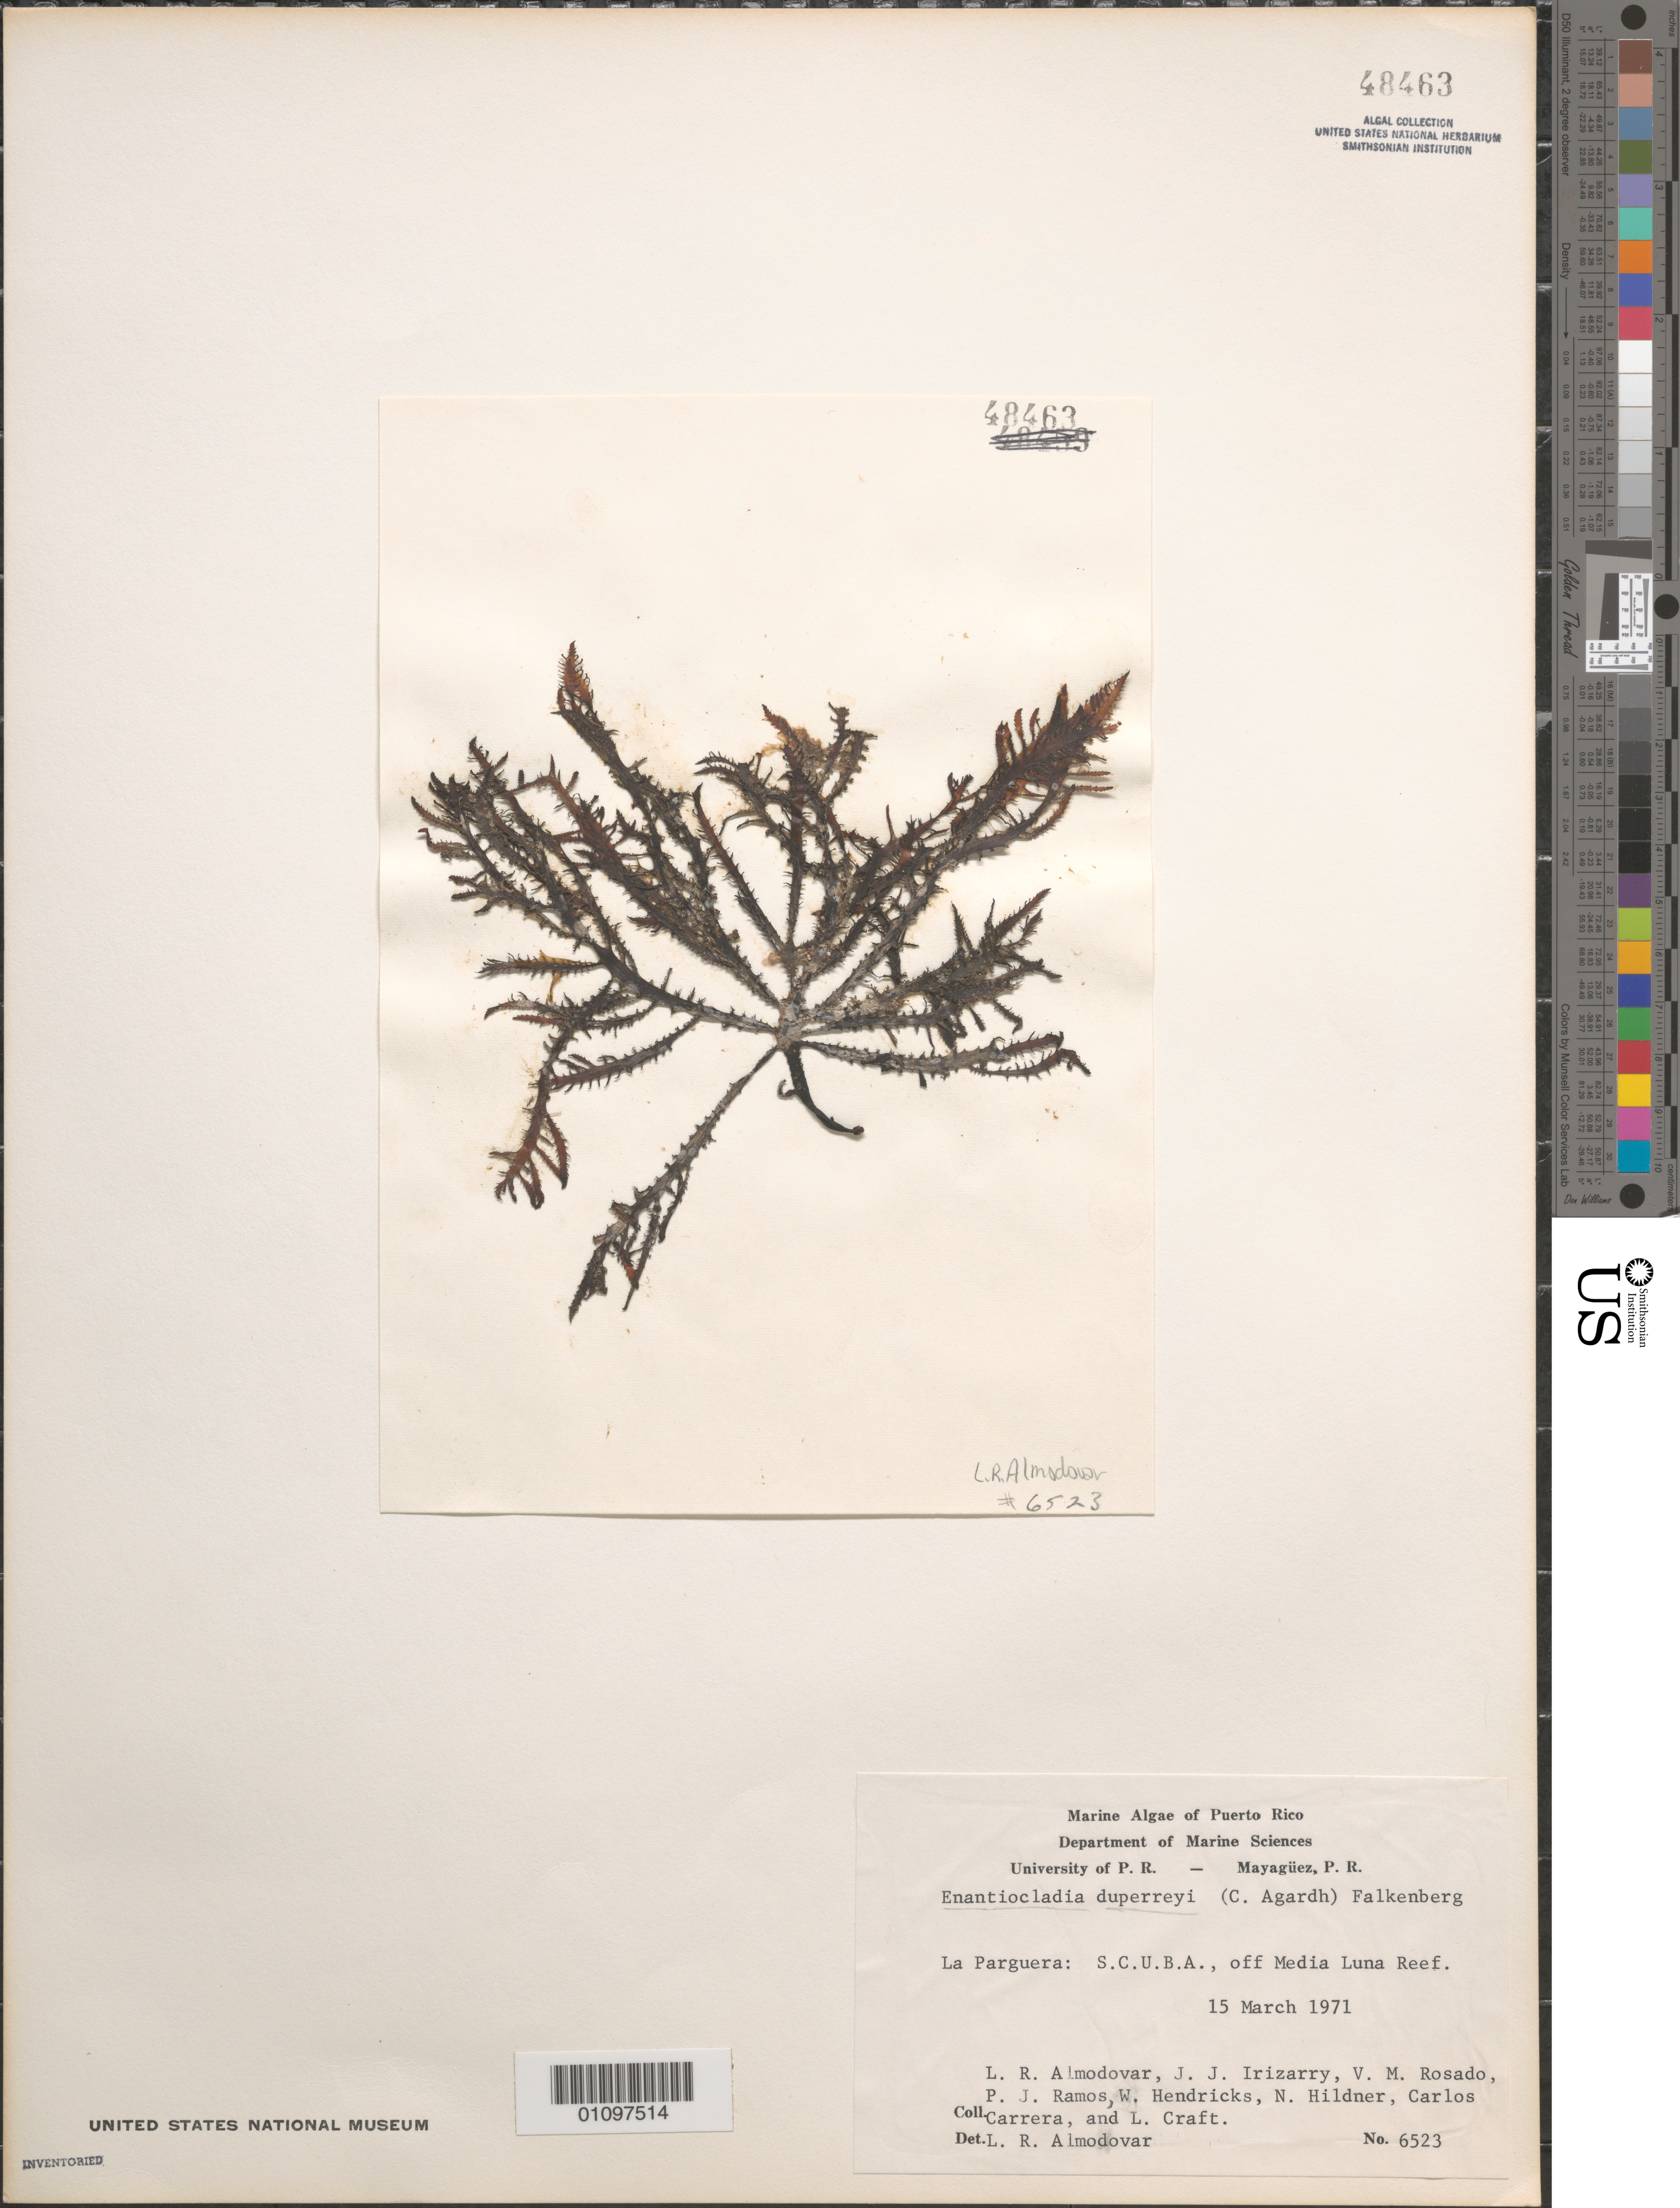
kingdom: Plantae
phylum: Rhodophyta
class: Florideophyceae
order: Ceramiales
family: Rhodomelaceae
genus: Enantiocladia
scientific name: Enantiocladia duperreyi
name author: (C. Agardh) Falkenb.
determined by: Almodovar, L. R.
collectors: L. Almodovar, J. Irizarry, V. Rosado, P. Ramos, W. Hendricks, N. Hildner, C. Carrera & L. Craft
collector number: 6523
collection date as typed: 15 Mar 1971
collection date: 1971-03-15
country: Puerto Rico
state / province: Lajas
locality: La Parguera, off Media Luna Reef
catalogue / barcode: US 48463